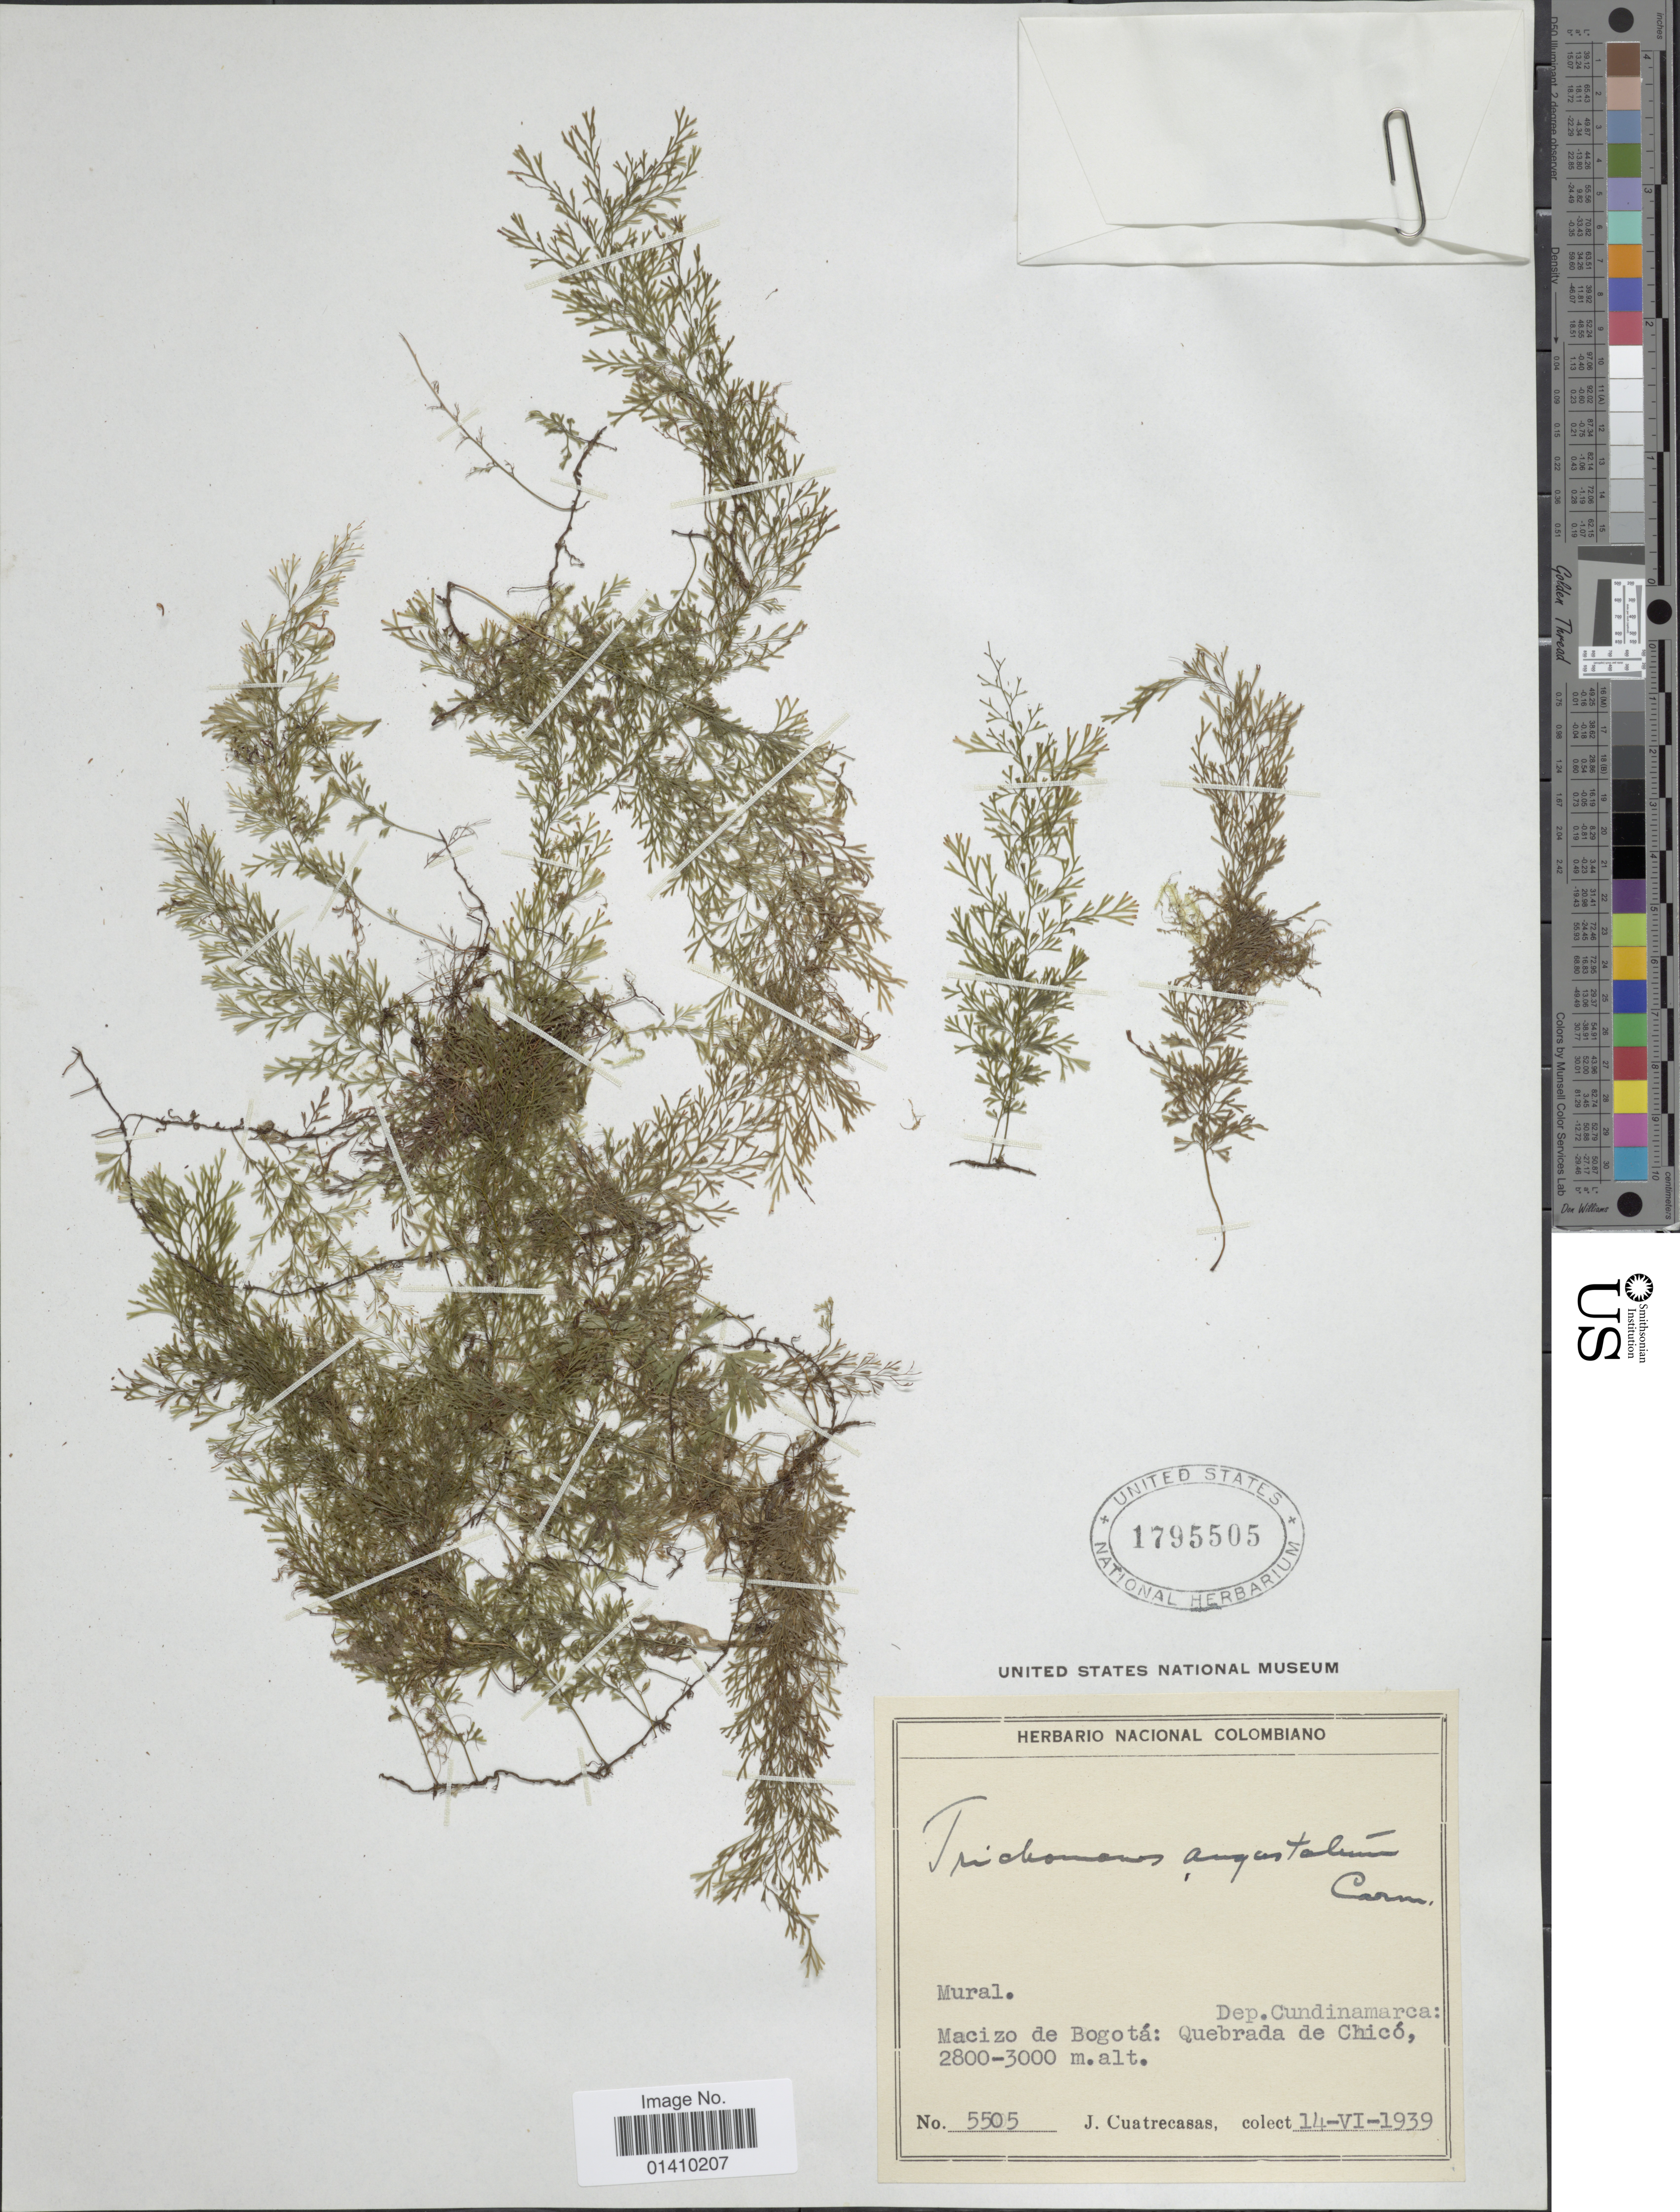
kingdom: Plantae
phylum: Tracheophyta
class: Polypodiopsida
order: Hymenophyllales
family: Hymenophyllaceae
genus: Polyphlebium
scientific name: Polyphlebium tenerum (A. Spreng.) comb. ined., 2015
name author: (A. Spreng.)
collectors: J. Cuatrecasas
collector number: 5505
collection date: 1939-06-14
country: Colombia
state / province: Cundinamarca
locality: Macizo de Bogota: Quebrada da Chico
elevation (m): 2800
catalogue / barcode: US 1795505